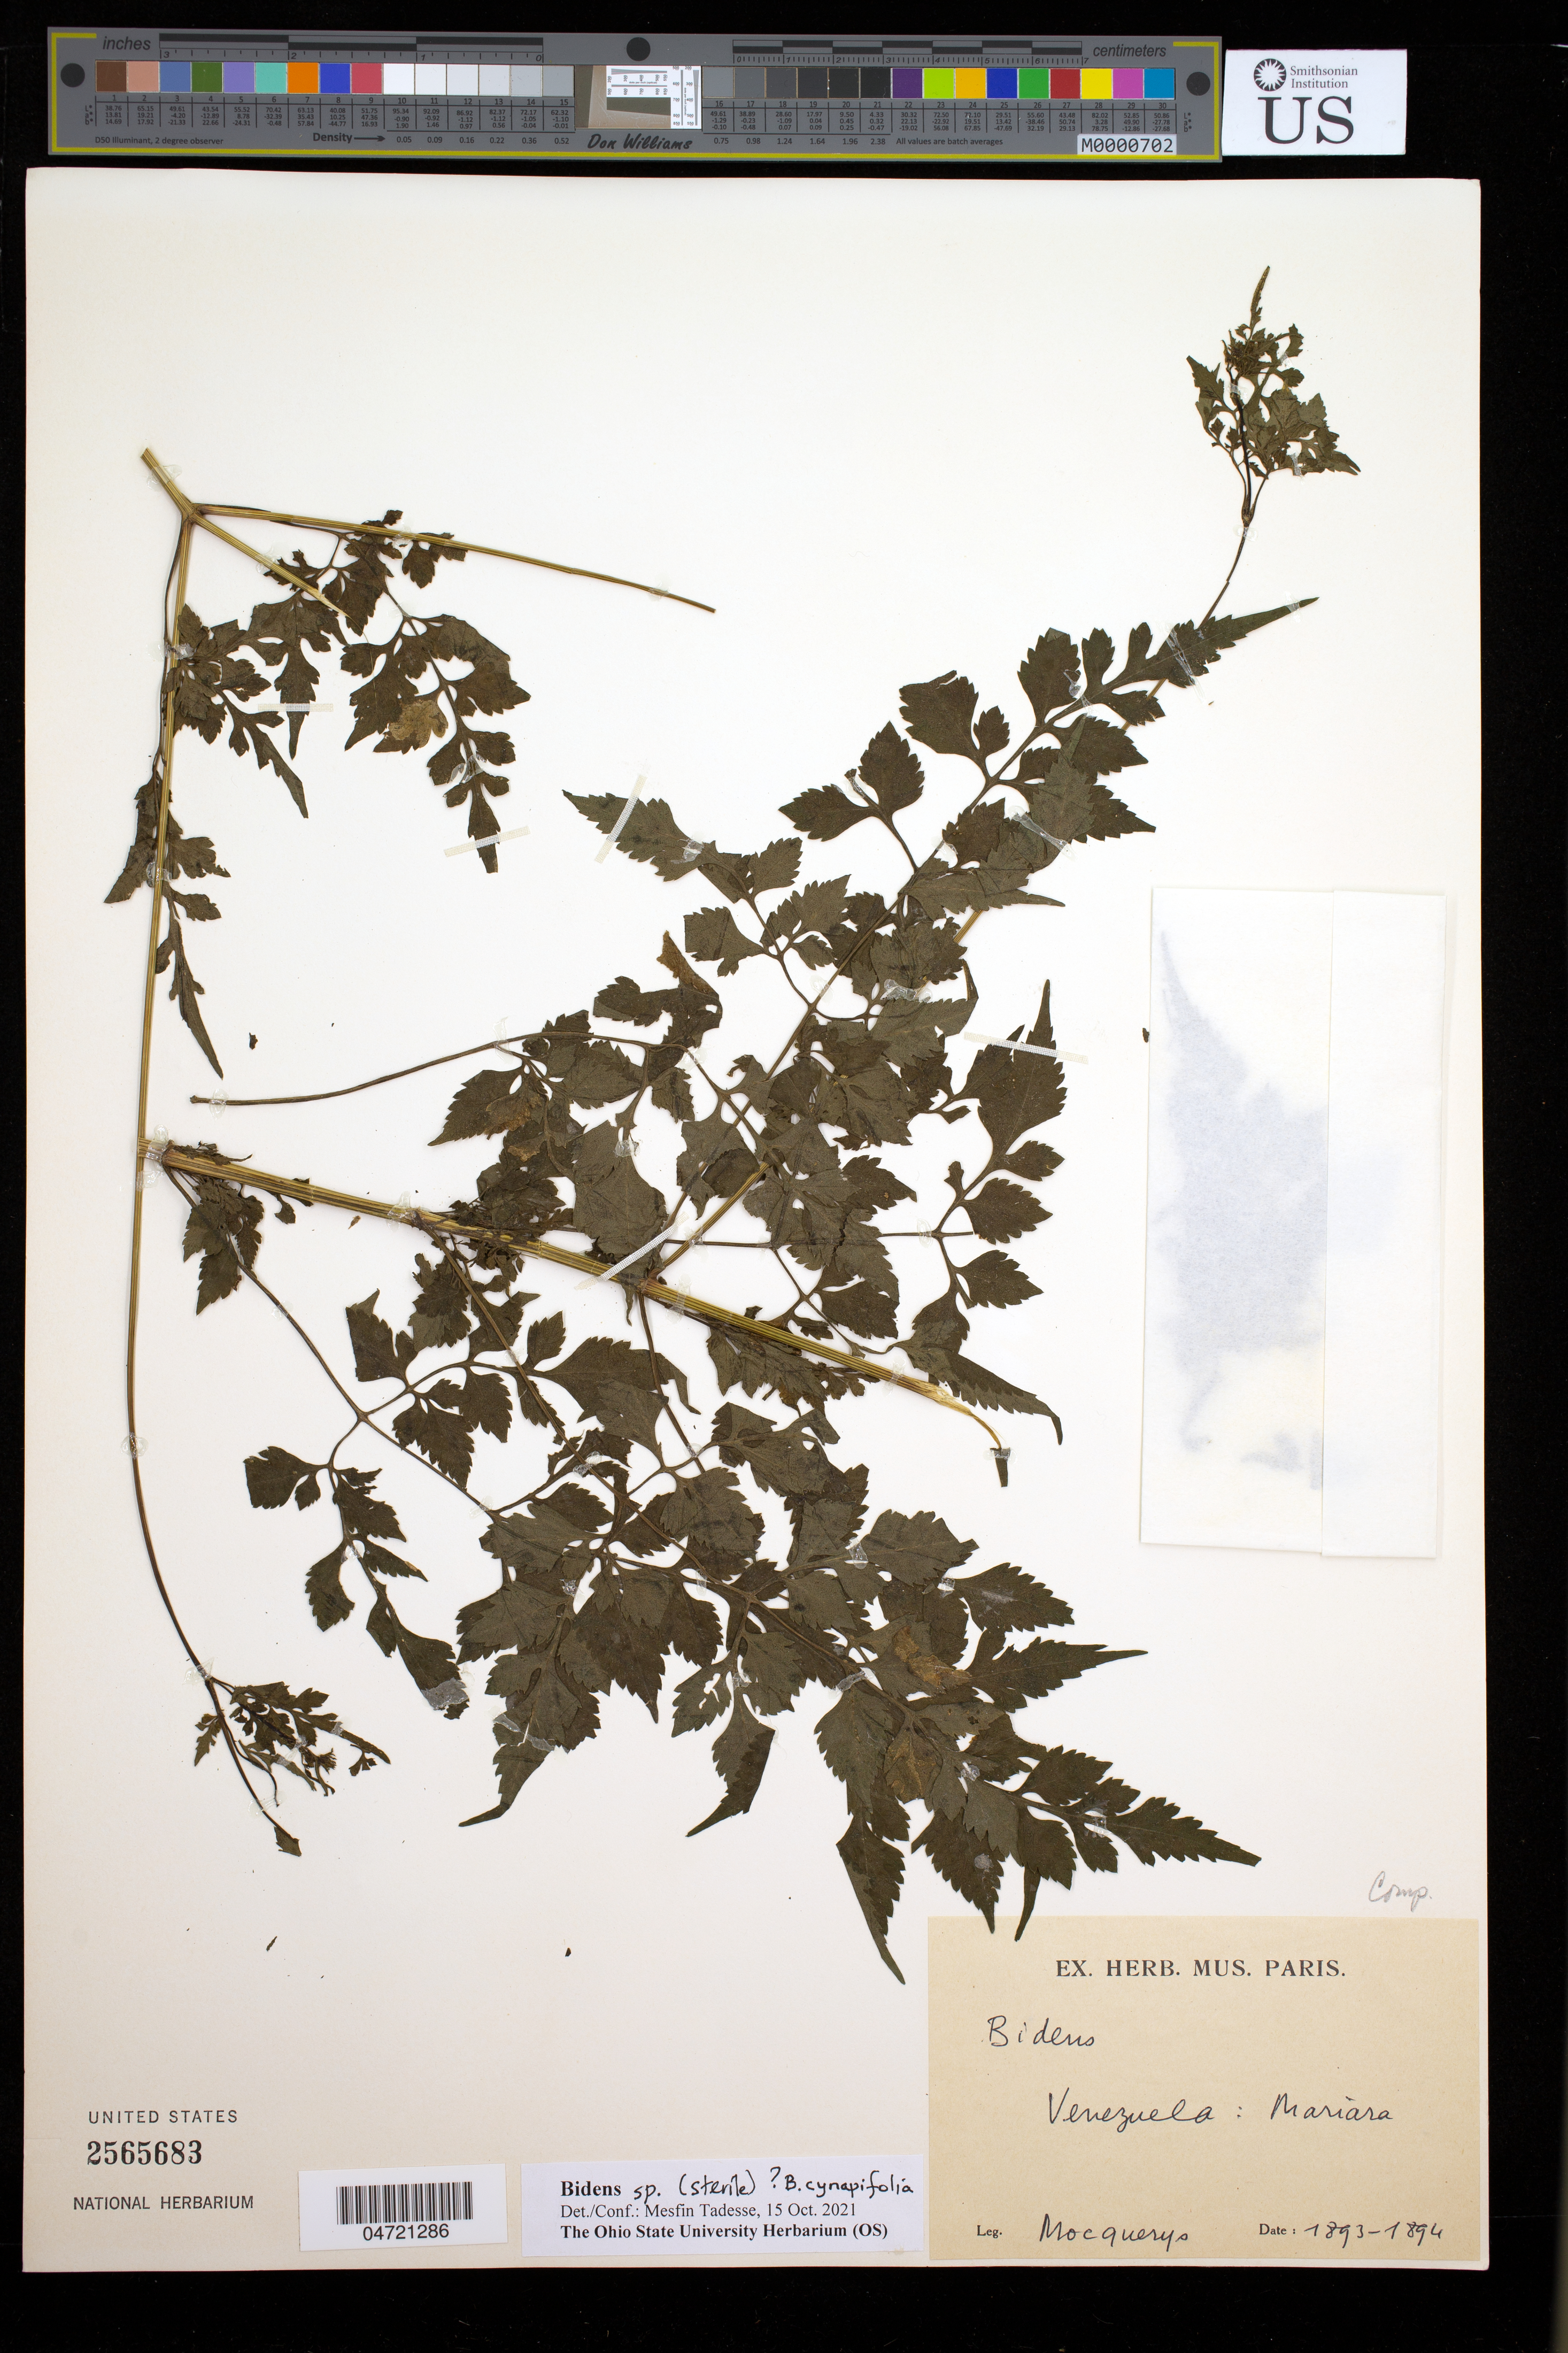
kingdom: Plantae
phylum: Tracheophyta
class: Magnoliopsida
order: Asterales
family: Asteraceae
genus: Bidens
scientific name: Bidens sp.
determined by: Tadesse, M.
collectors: A. Mocquerys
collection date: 1893/1894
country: Venezuela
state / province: Carabobo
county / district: Diego Ibarra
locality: Mariara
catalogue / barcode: US 2565683